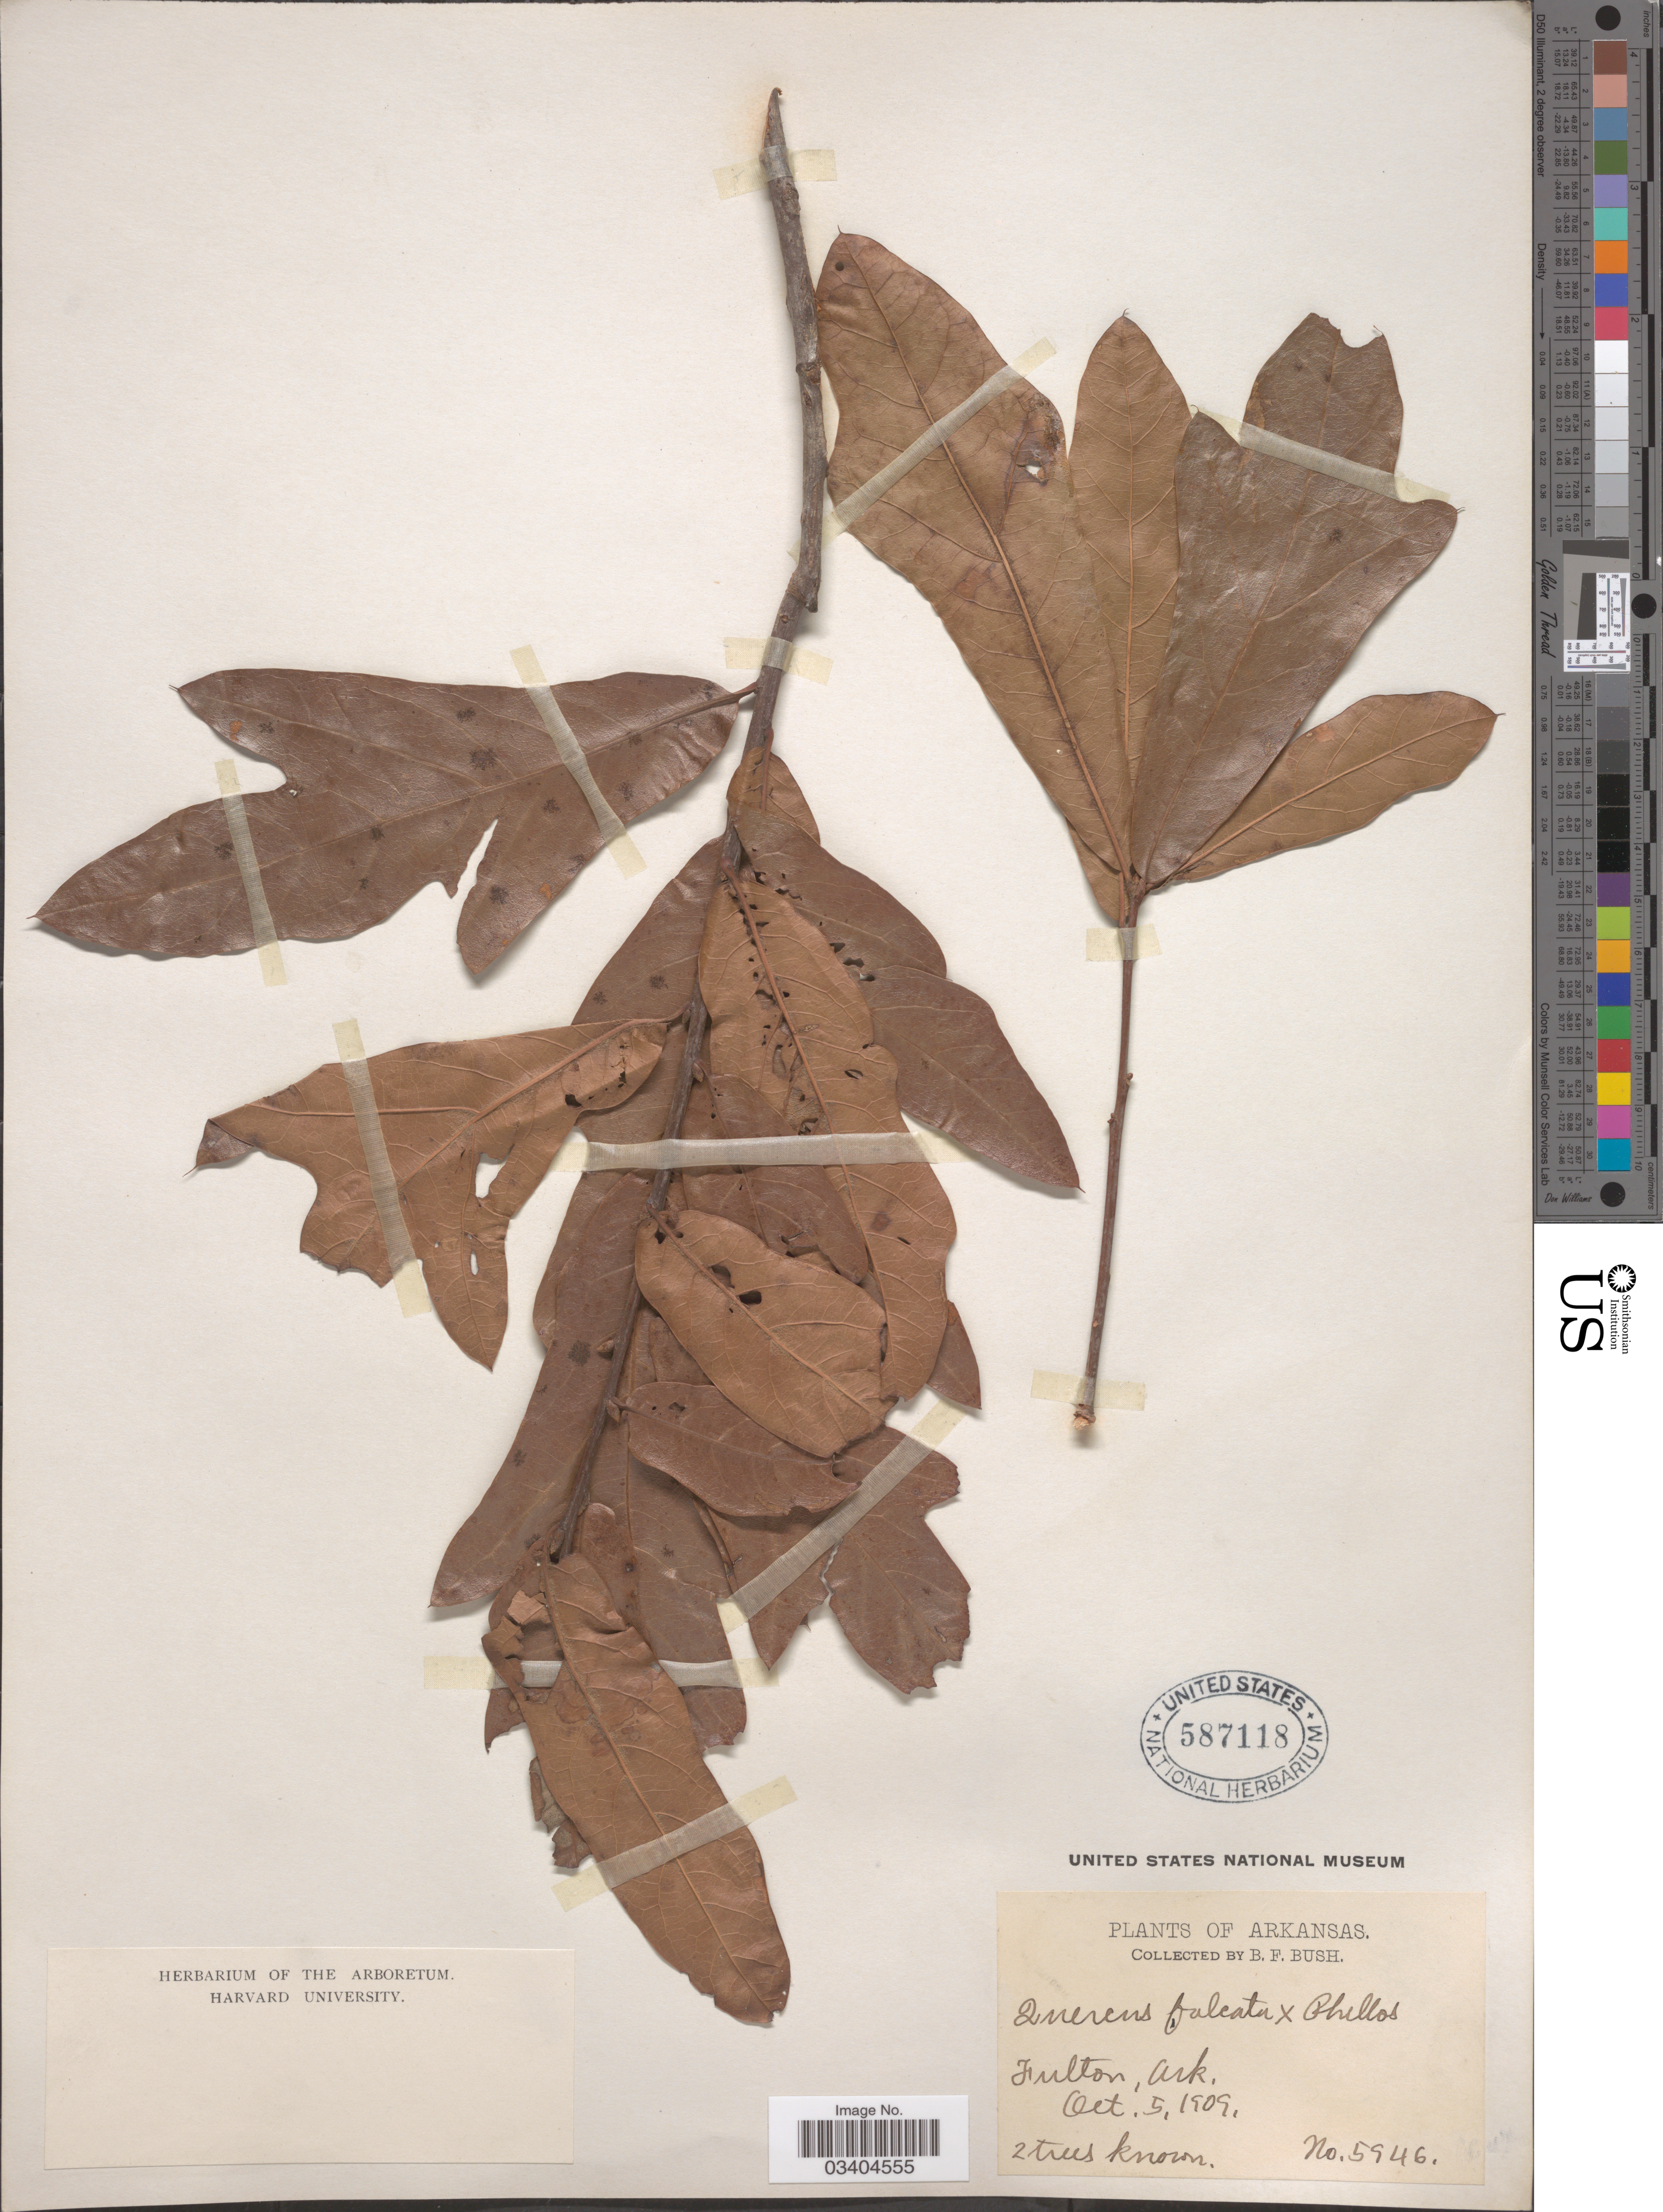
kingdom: Plantae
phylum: Tracheophyta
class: Magnoliopsida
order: Fagales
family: Fagaceae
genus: Quercus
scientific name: Quercus falcata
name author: Michx.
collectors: B. F. Bush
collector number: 5946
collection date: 1909-10-05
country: United States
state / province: Arkansas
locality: Fulton.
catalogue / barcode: US 587118